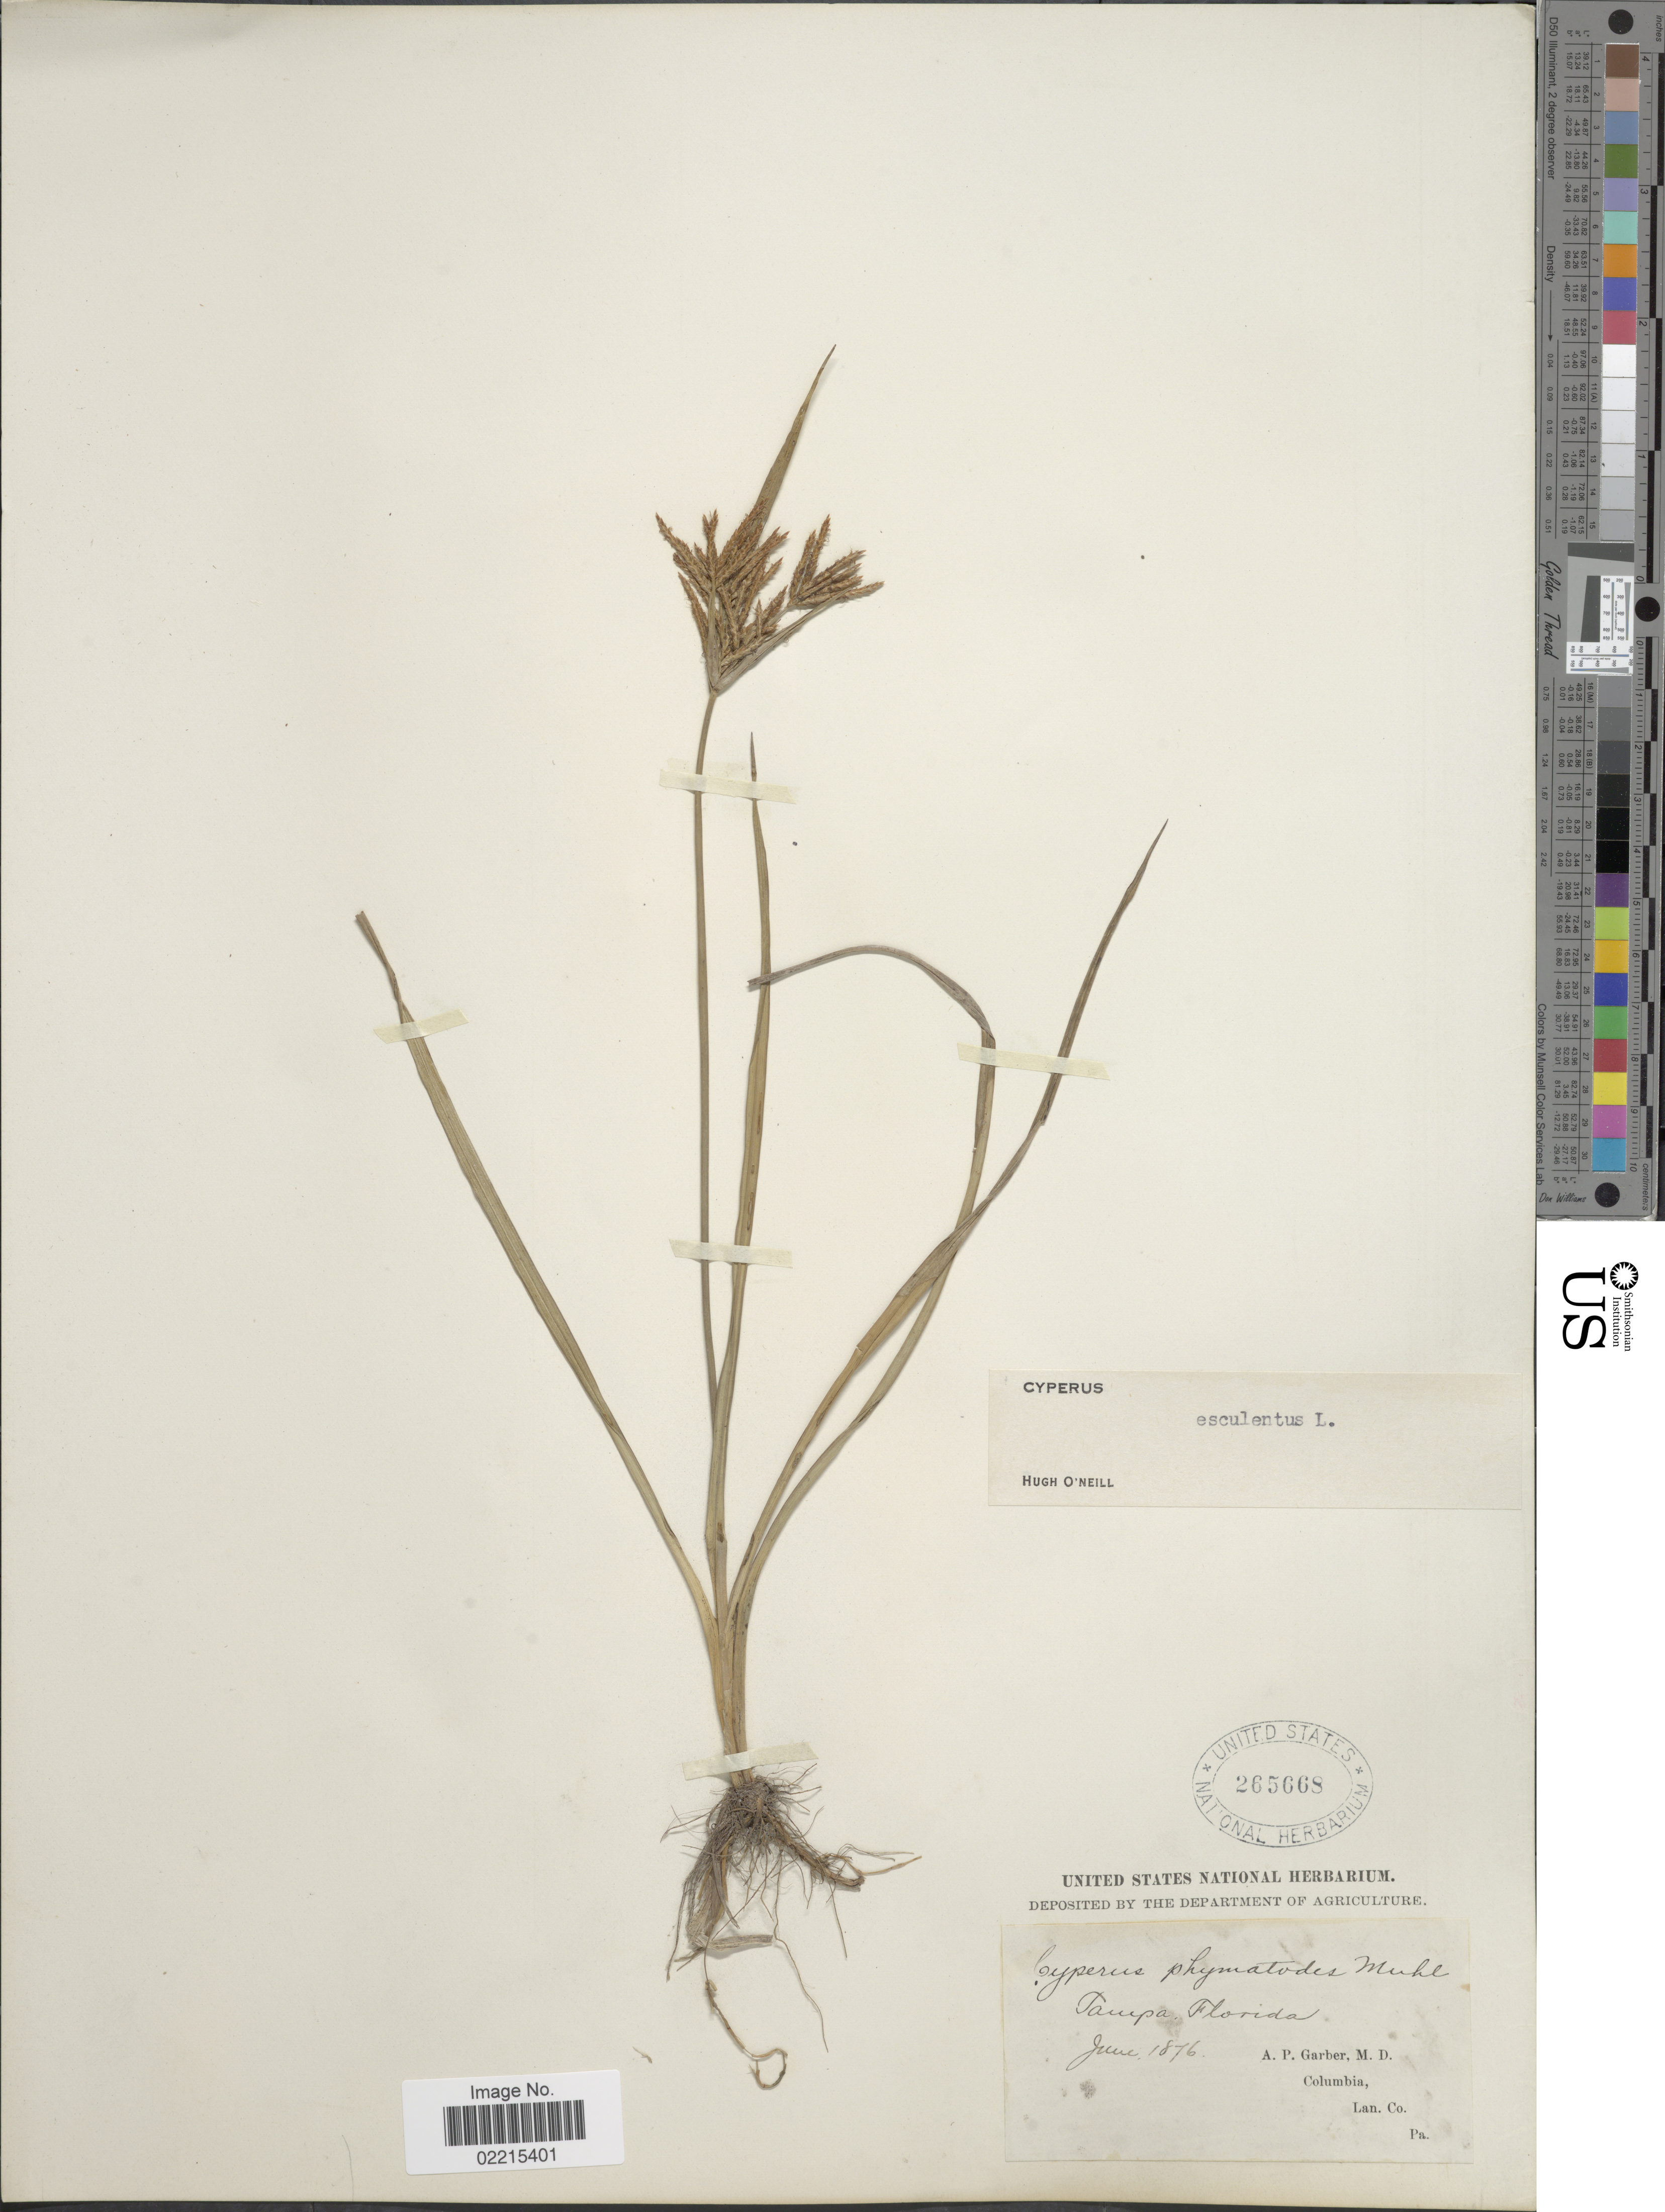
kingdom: Plantae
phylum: Tracheophyta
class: Liliopsida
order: Poales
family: Cyperaceae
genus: Cyperus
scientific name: Cyperus esculentus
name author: L.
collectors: A. P. Garber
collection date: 1876-06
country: United States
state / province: Florida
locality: Tampa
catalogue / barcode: US 265668